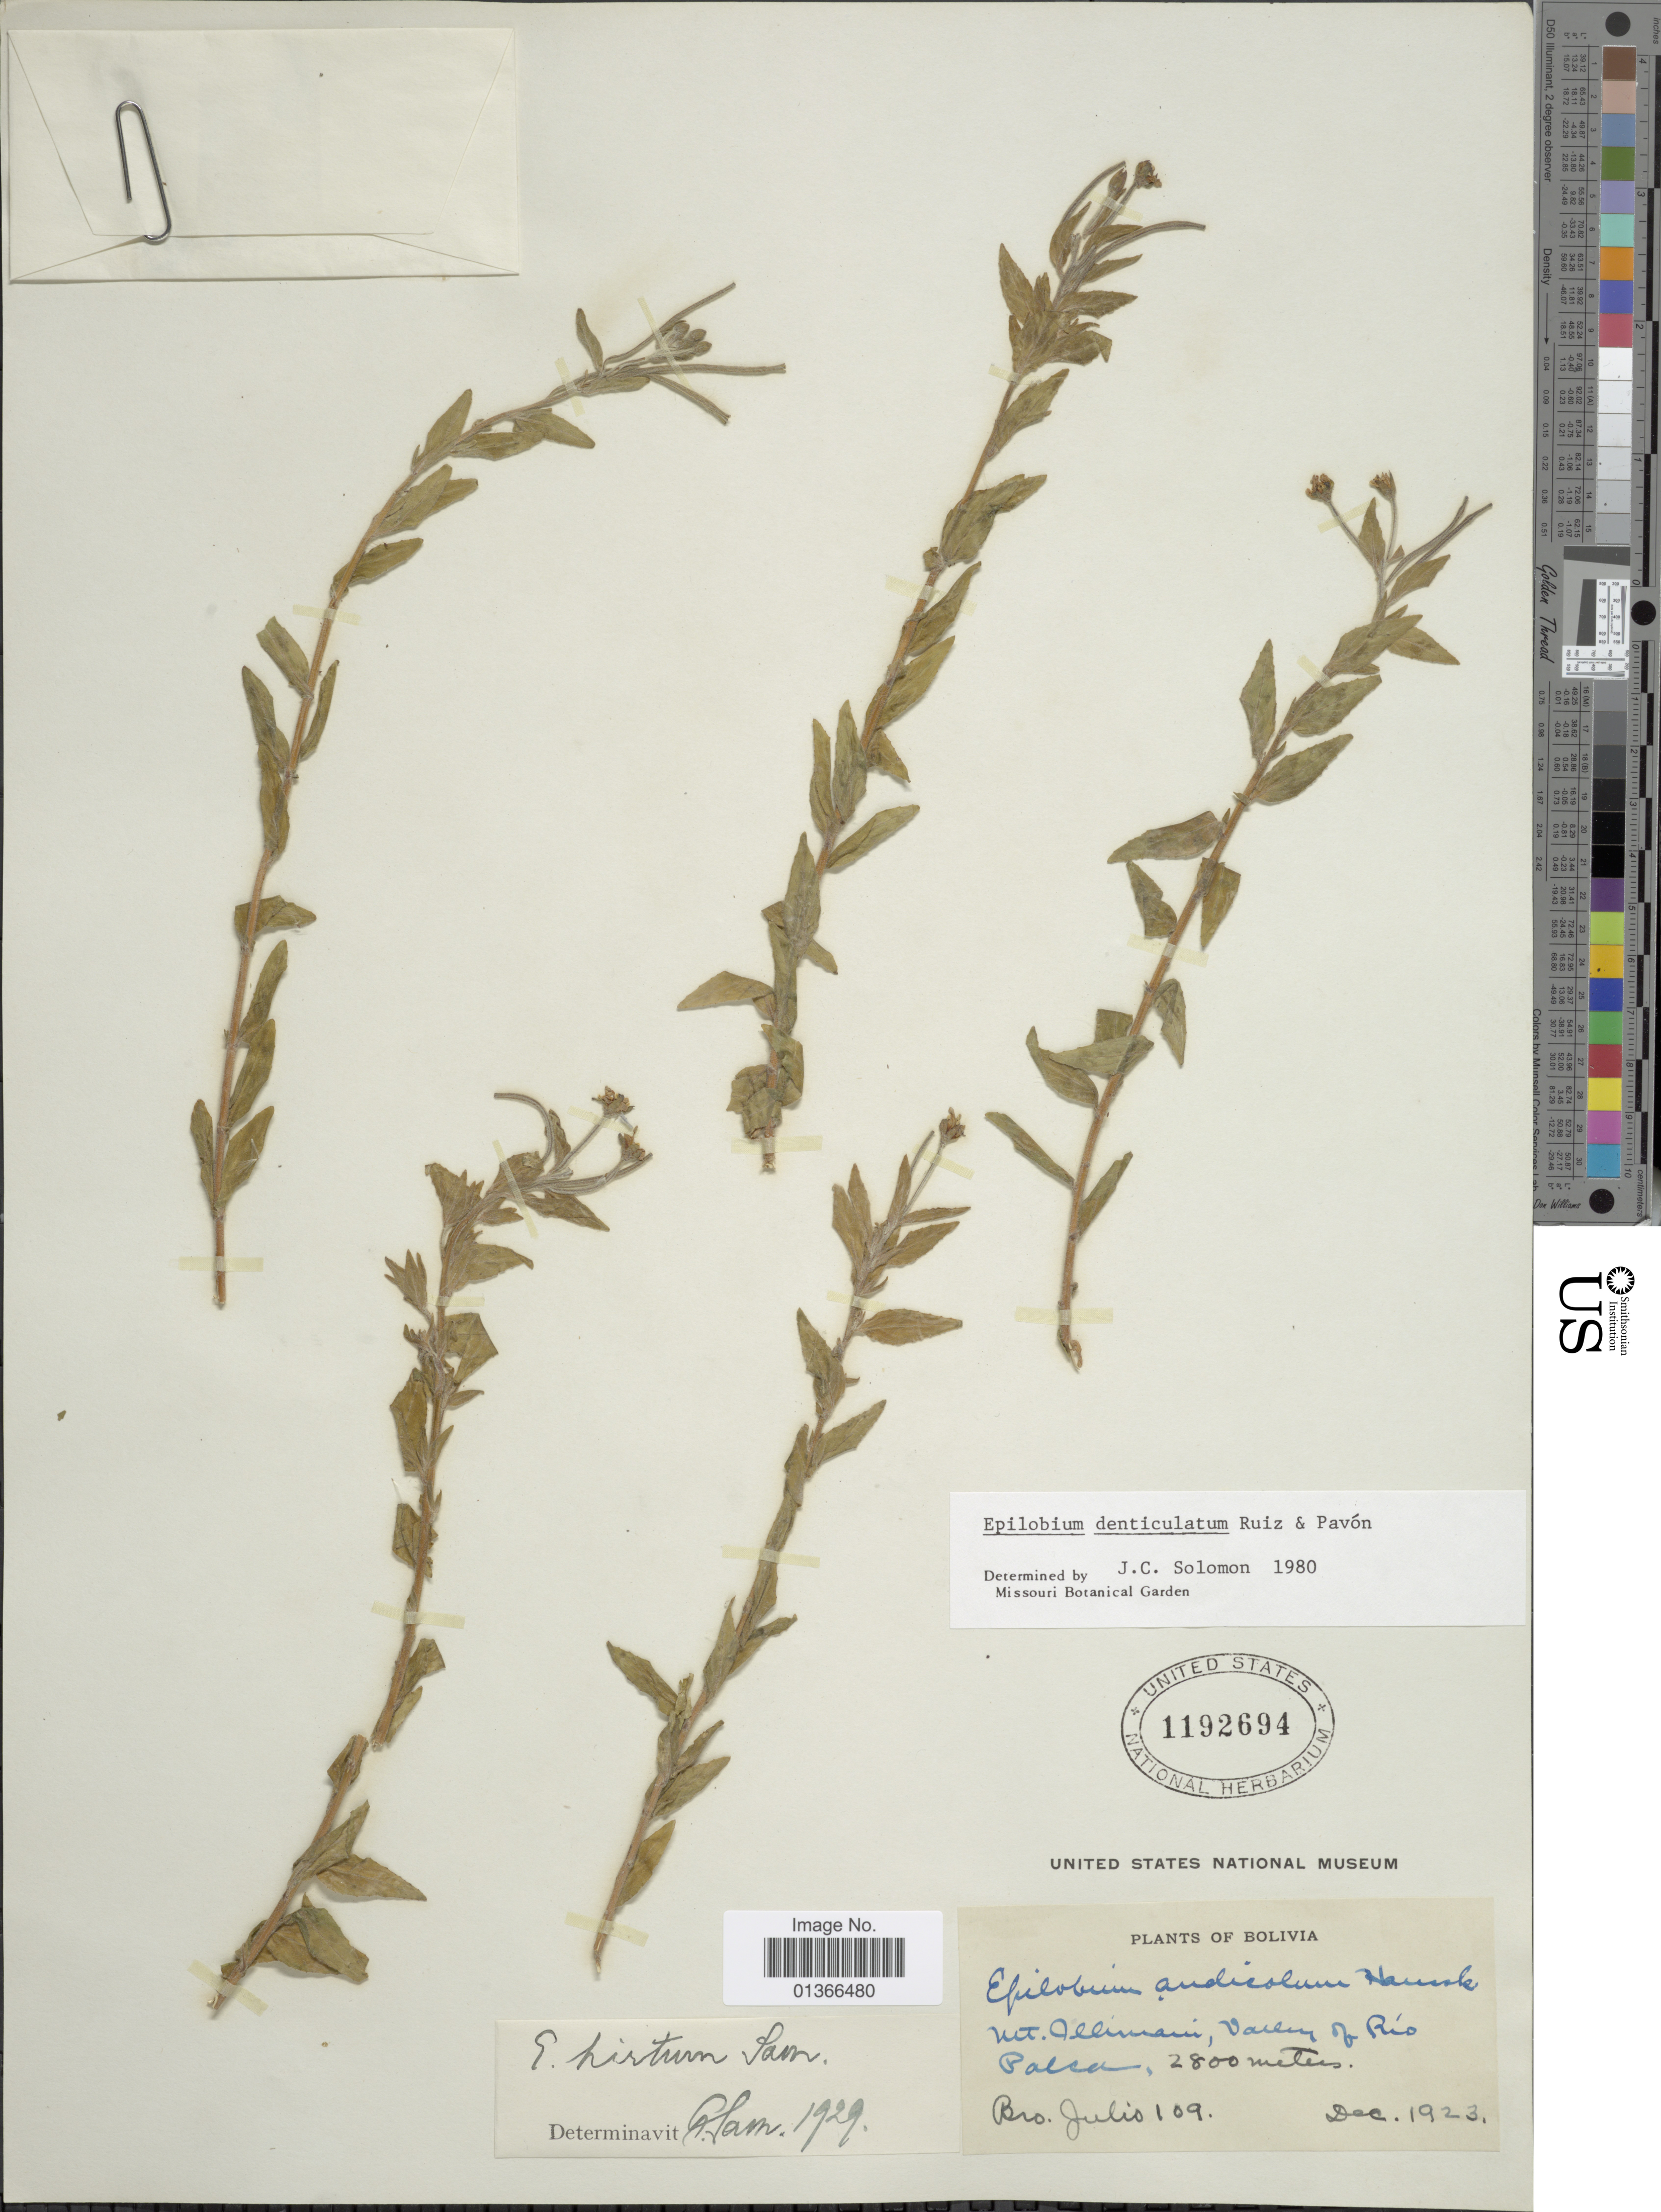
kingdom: Plantae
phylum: Tracheophyta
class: Magnoliopsida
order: Myrtales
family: Onagraceae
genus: Epilobium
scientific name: Epilobium denticulatum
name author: Ruiz & Pav.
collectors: Bro. Julio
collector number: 109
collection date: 1923-12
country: Bolivia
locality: Mt. Illimani, Valley of Rio Palca.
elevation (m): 2800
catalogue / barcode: US 1192694